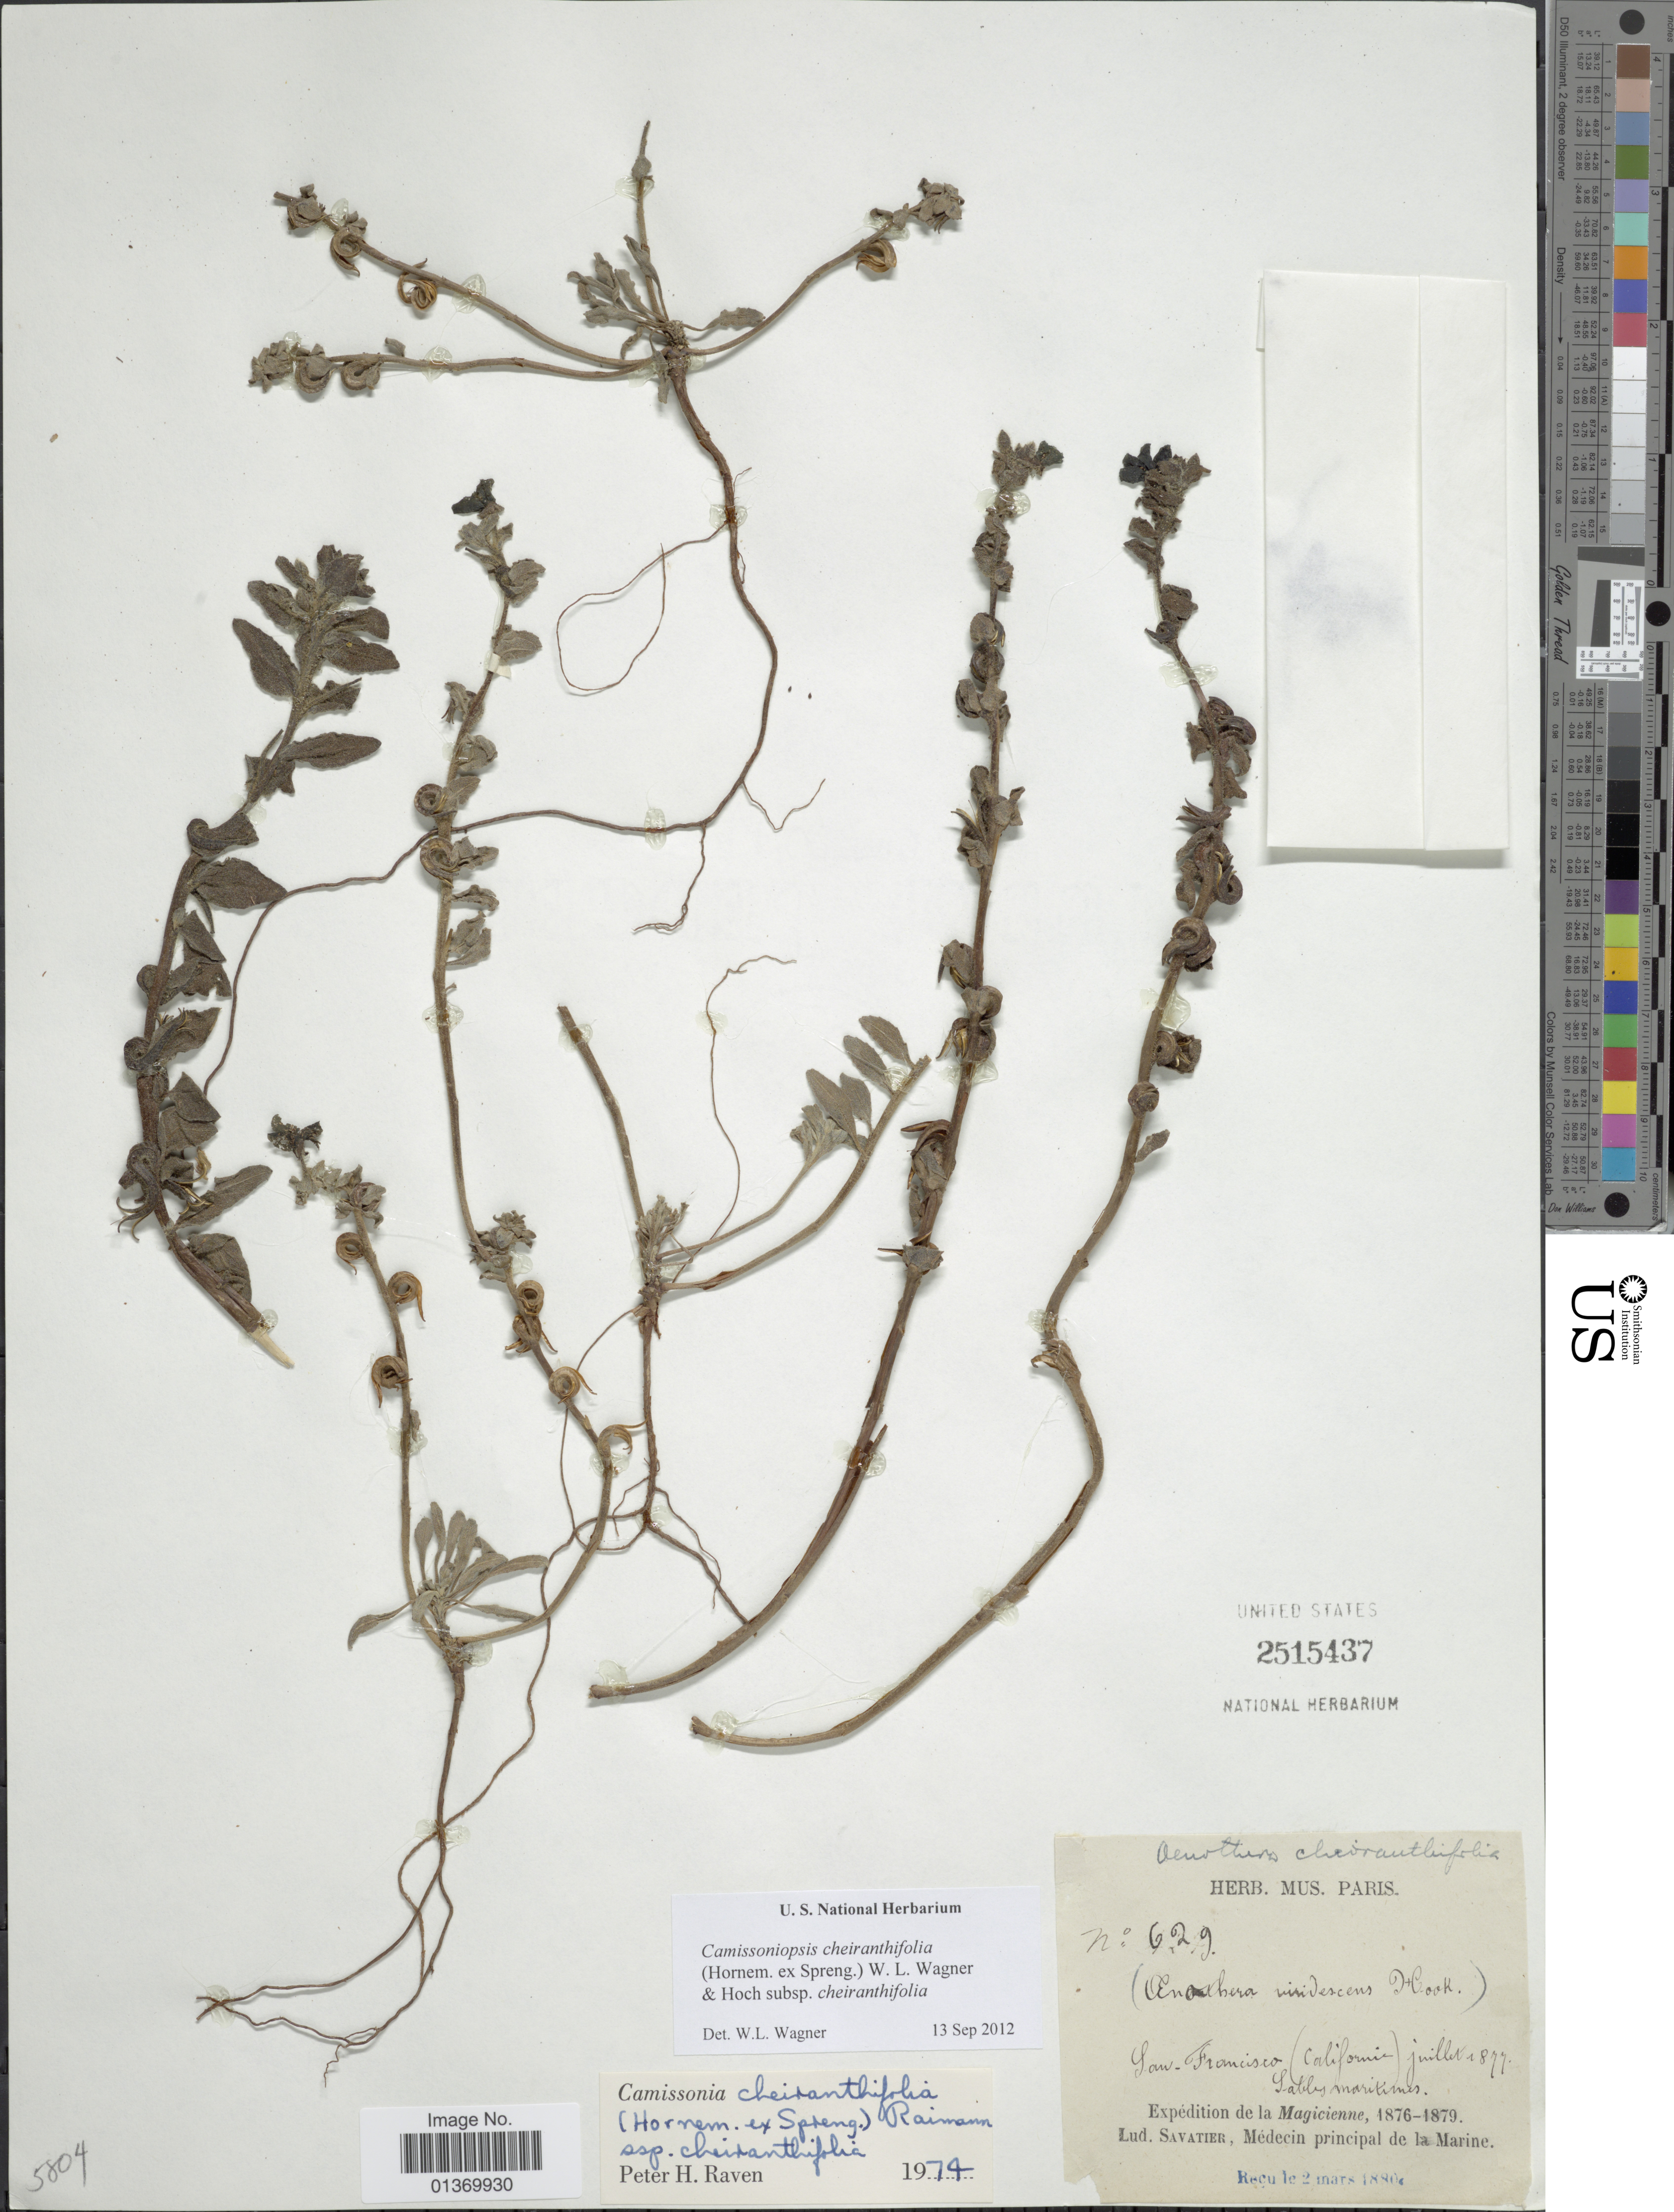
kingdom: Plantae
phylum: Tracheophyta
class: Magnoliopsida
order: Myrtales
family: Onagraceae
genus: Camissoniopsis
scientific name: Camissoniopsis cheiranthifolia subsp. cheiranthifolia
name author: (Hornem. ex Spreng.) W.L. Wagner & Hoch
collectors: L. Savatier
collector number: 629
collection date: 1877-07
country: United States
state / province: California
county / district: San Francisco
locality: San Francisco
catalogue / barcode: US 2515437